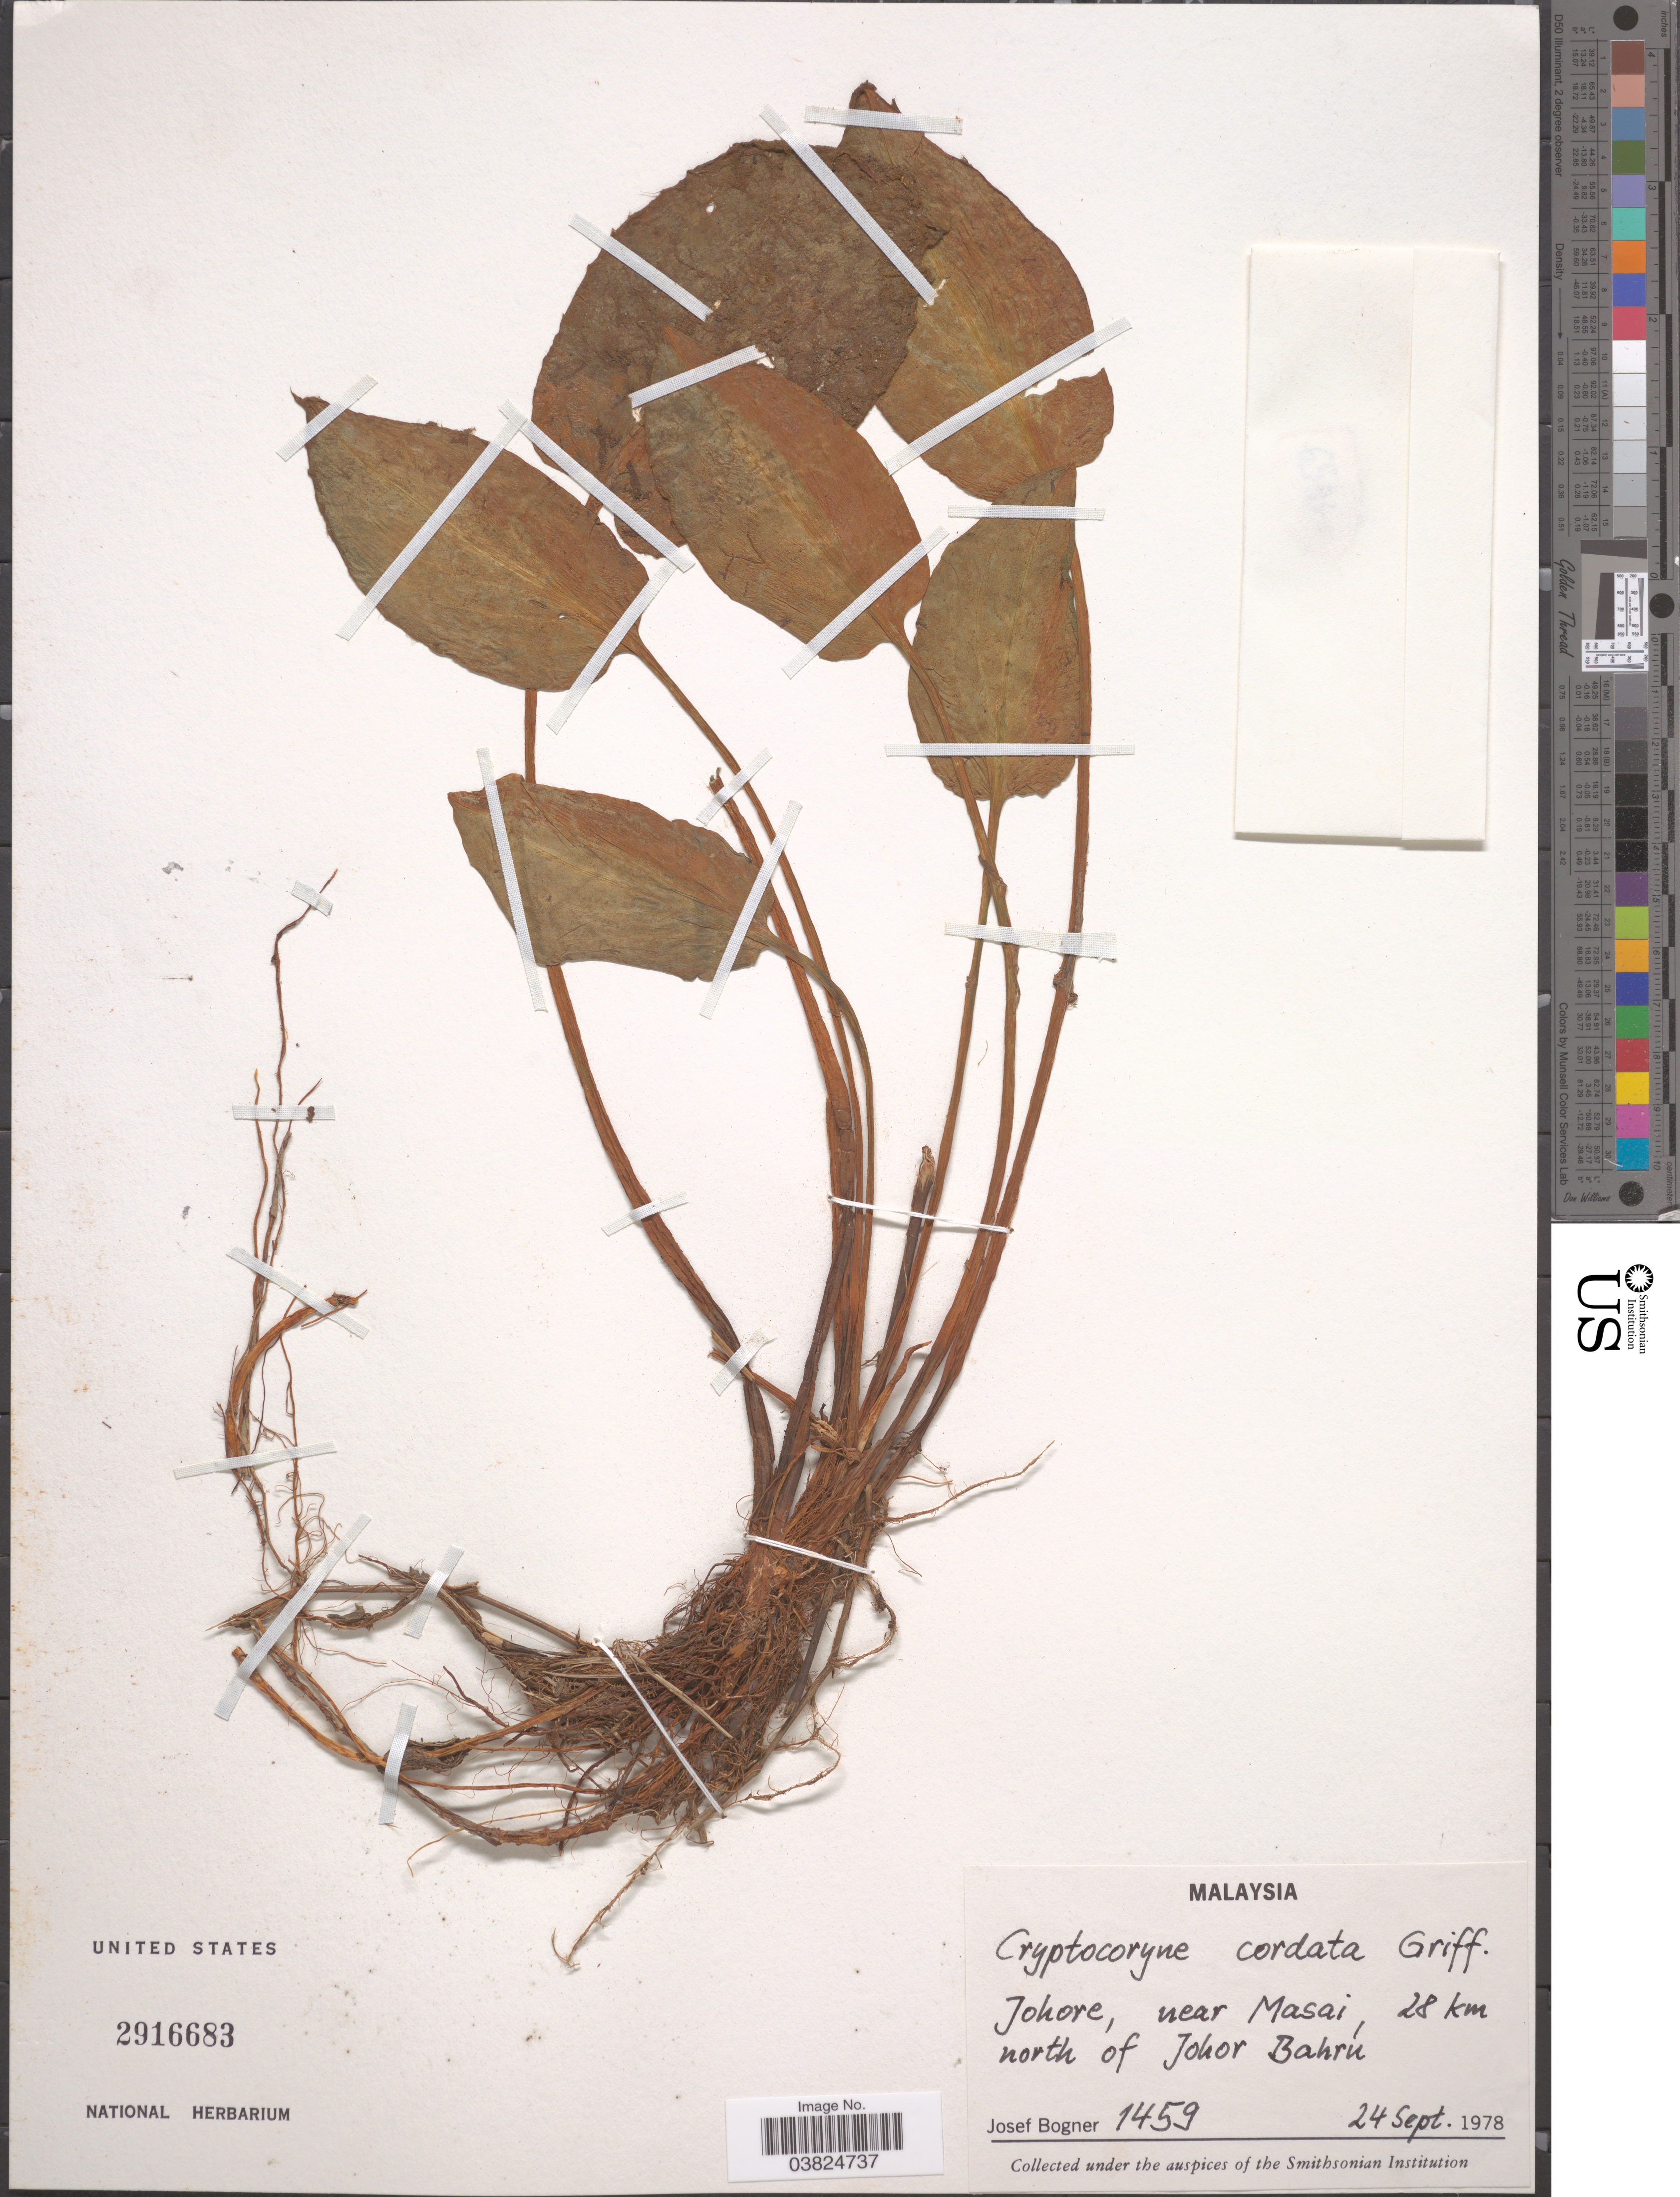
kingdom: Plantae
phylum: Tracheophyta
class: Liliopsida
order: Alismatales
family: Araceae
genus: Cryptocoryne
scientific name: Cryptocoryne cordata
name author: Griff.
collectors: J. Bogner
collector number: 1459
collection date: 1978-09-24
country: Malaysia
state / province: Johor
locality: Johore, near Masai, 28 km north of Johor Bahrú.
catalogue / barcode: US 2916683